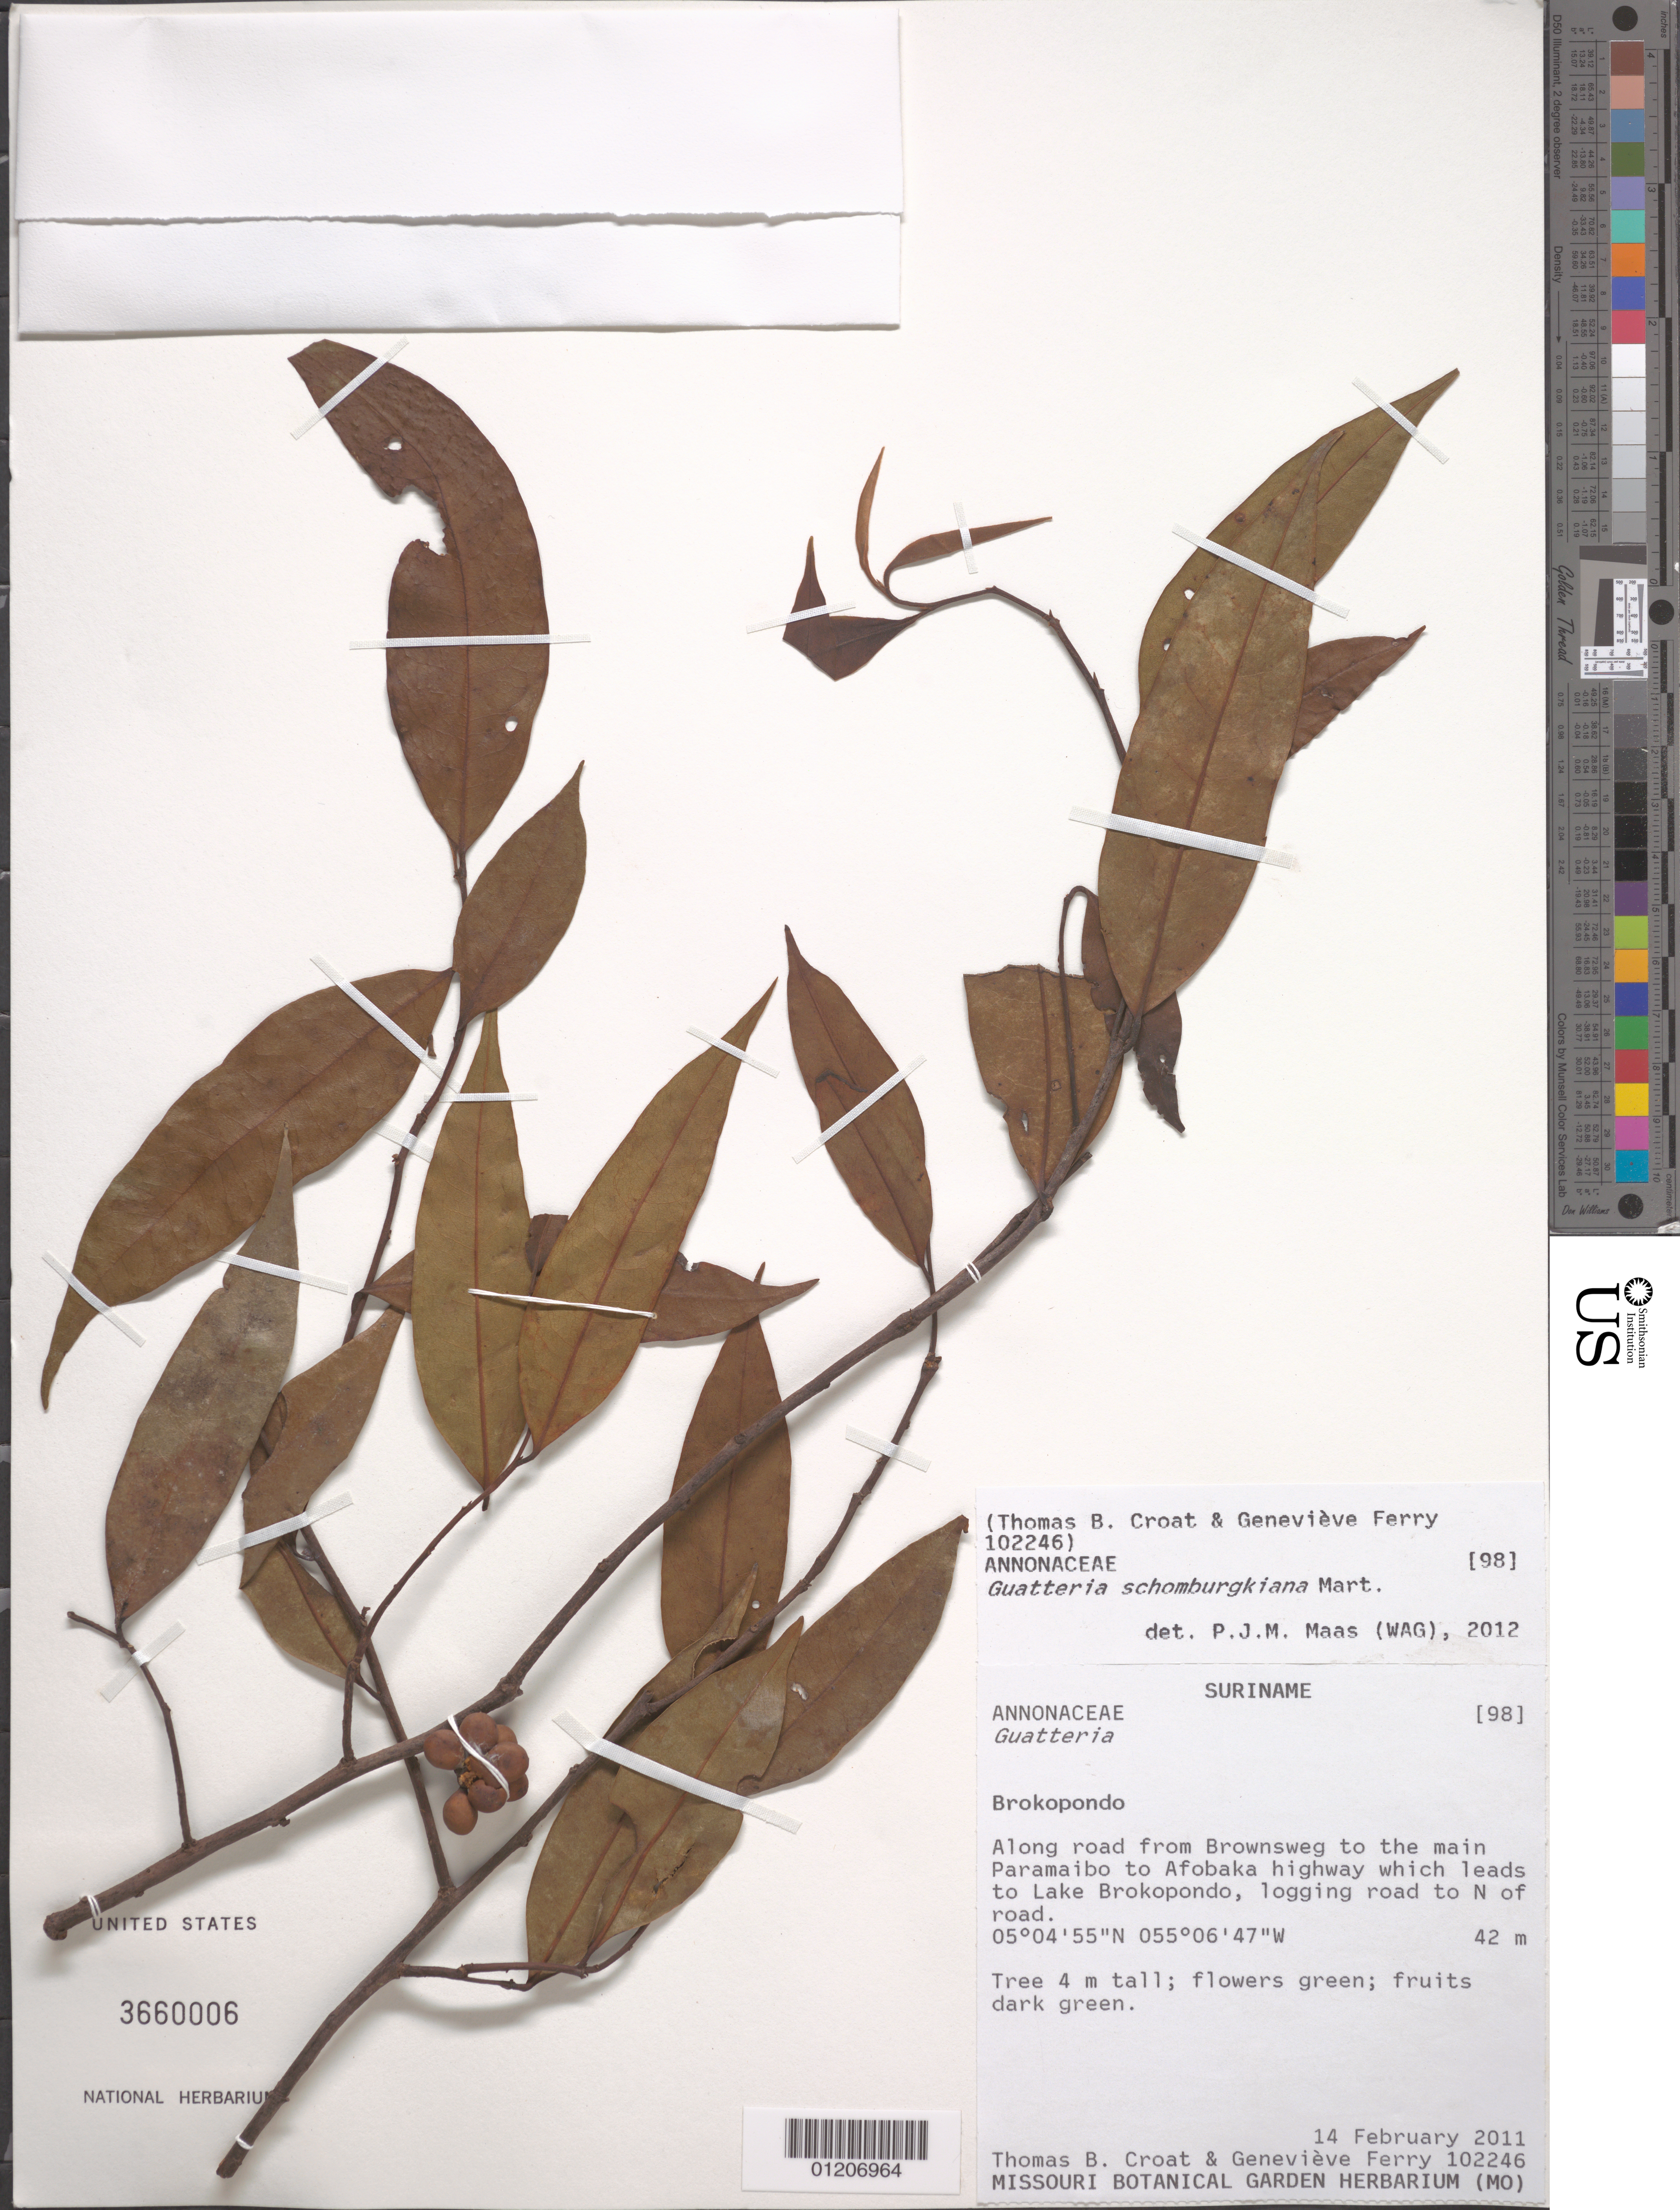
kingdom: Plantae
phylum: Tracheophyta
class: Magnoliopsida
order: Magnoliales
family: Annonaceae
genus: Guatteria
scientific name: Guatteria schomburgkiana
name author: Mart.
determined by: Maas, Paul J. M.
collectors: T. B. Croat & G. Ferry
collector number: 102246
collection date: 2011-02-14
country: Suriname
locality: Along road from Brownsweg to the main Paramaibo to Afobaka highway which leads to Lake Brokopondo, loggin groad to N of road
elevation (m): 42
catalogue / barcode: US 3660006